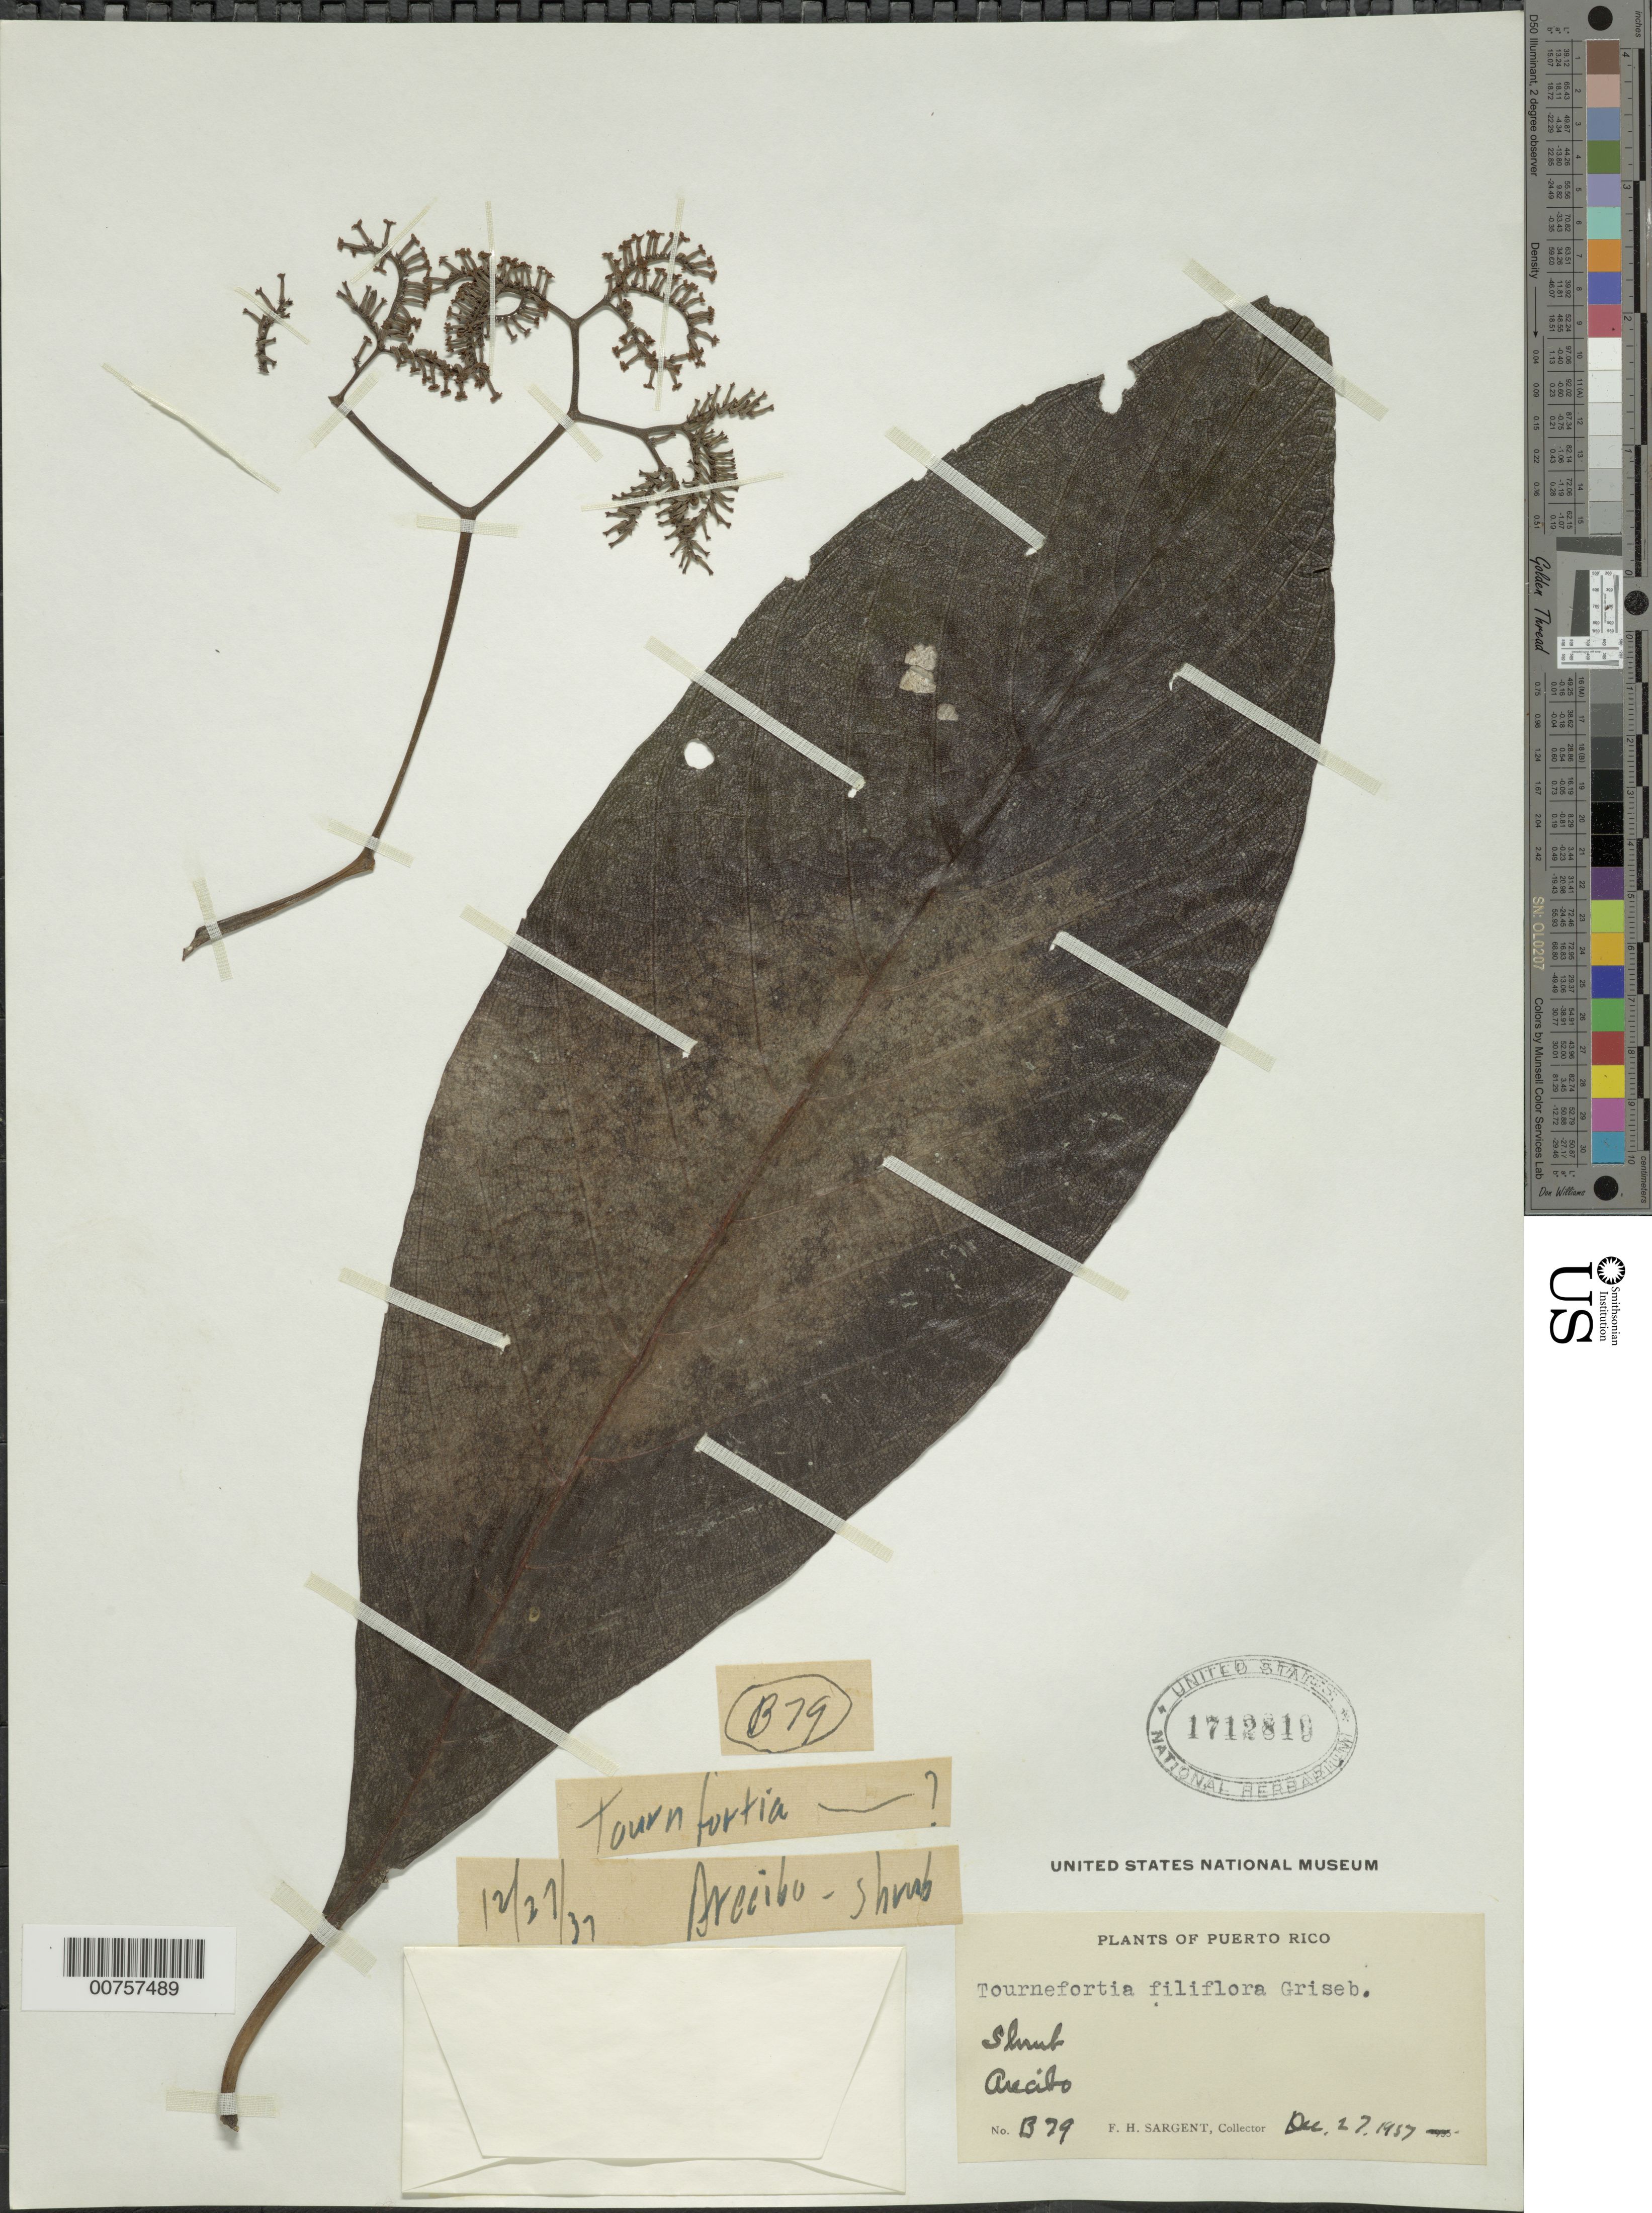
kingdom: Plantae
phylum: Tracheophyta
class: Magnoliopsida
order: Boraginales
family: Heliotropiaceae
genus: Tournefortia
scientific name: Tournefortia filiflora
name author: Griseb.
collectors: F. H. Sargent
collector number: B79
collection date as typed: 27 Dec 1937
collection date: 1937-12-27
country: Puerto Rico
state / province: Arecibo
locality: Arecibo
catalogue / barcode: US 1712810